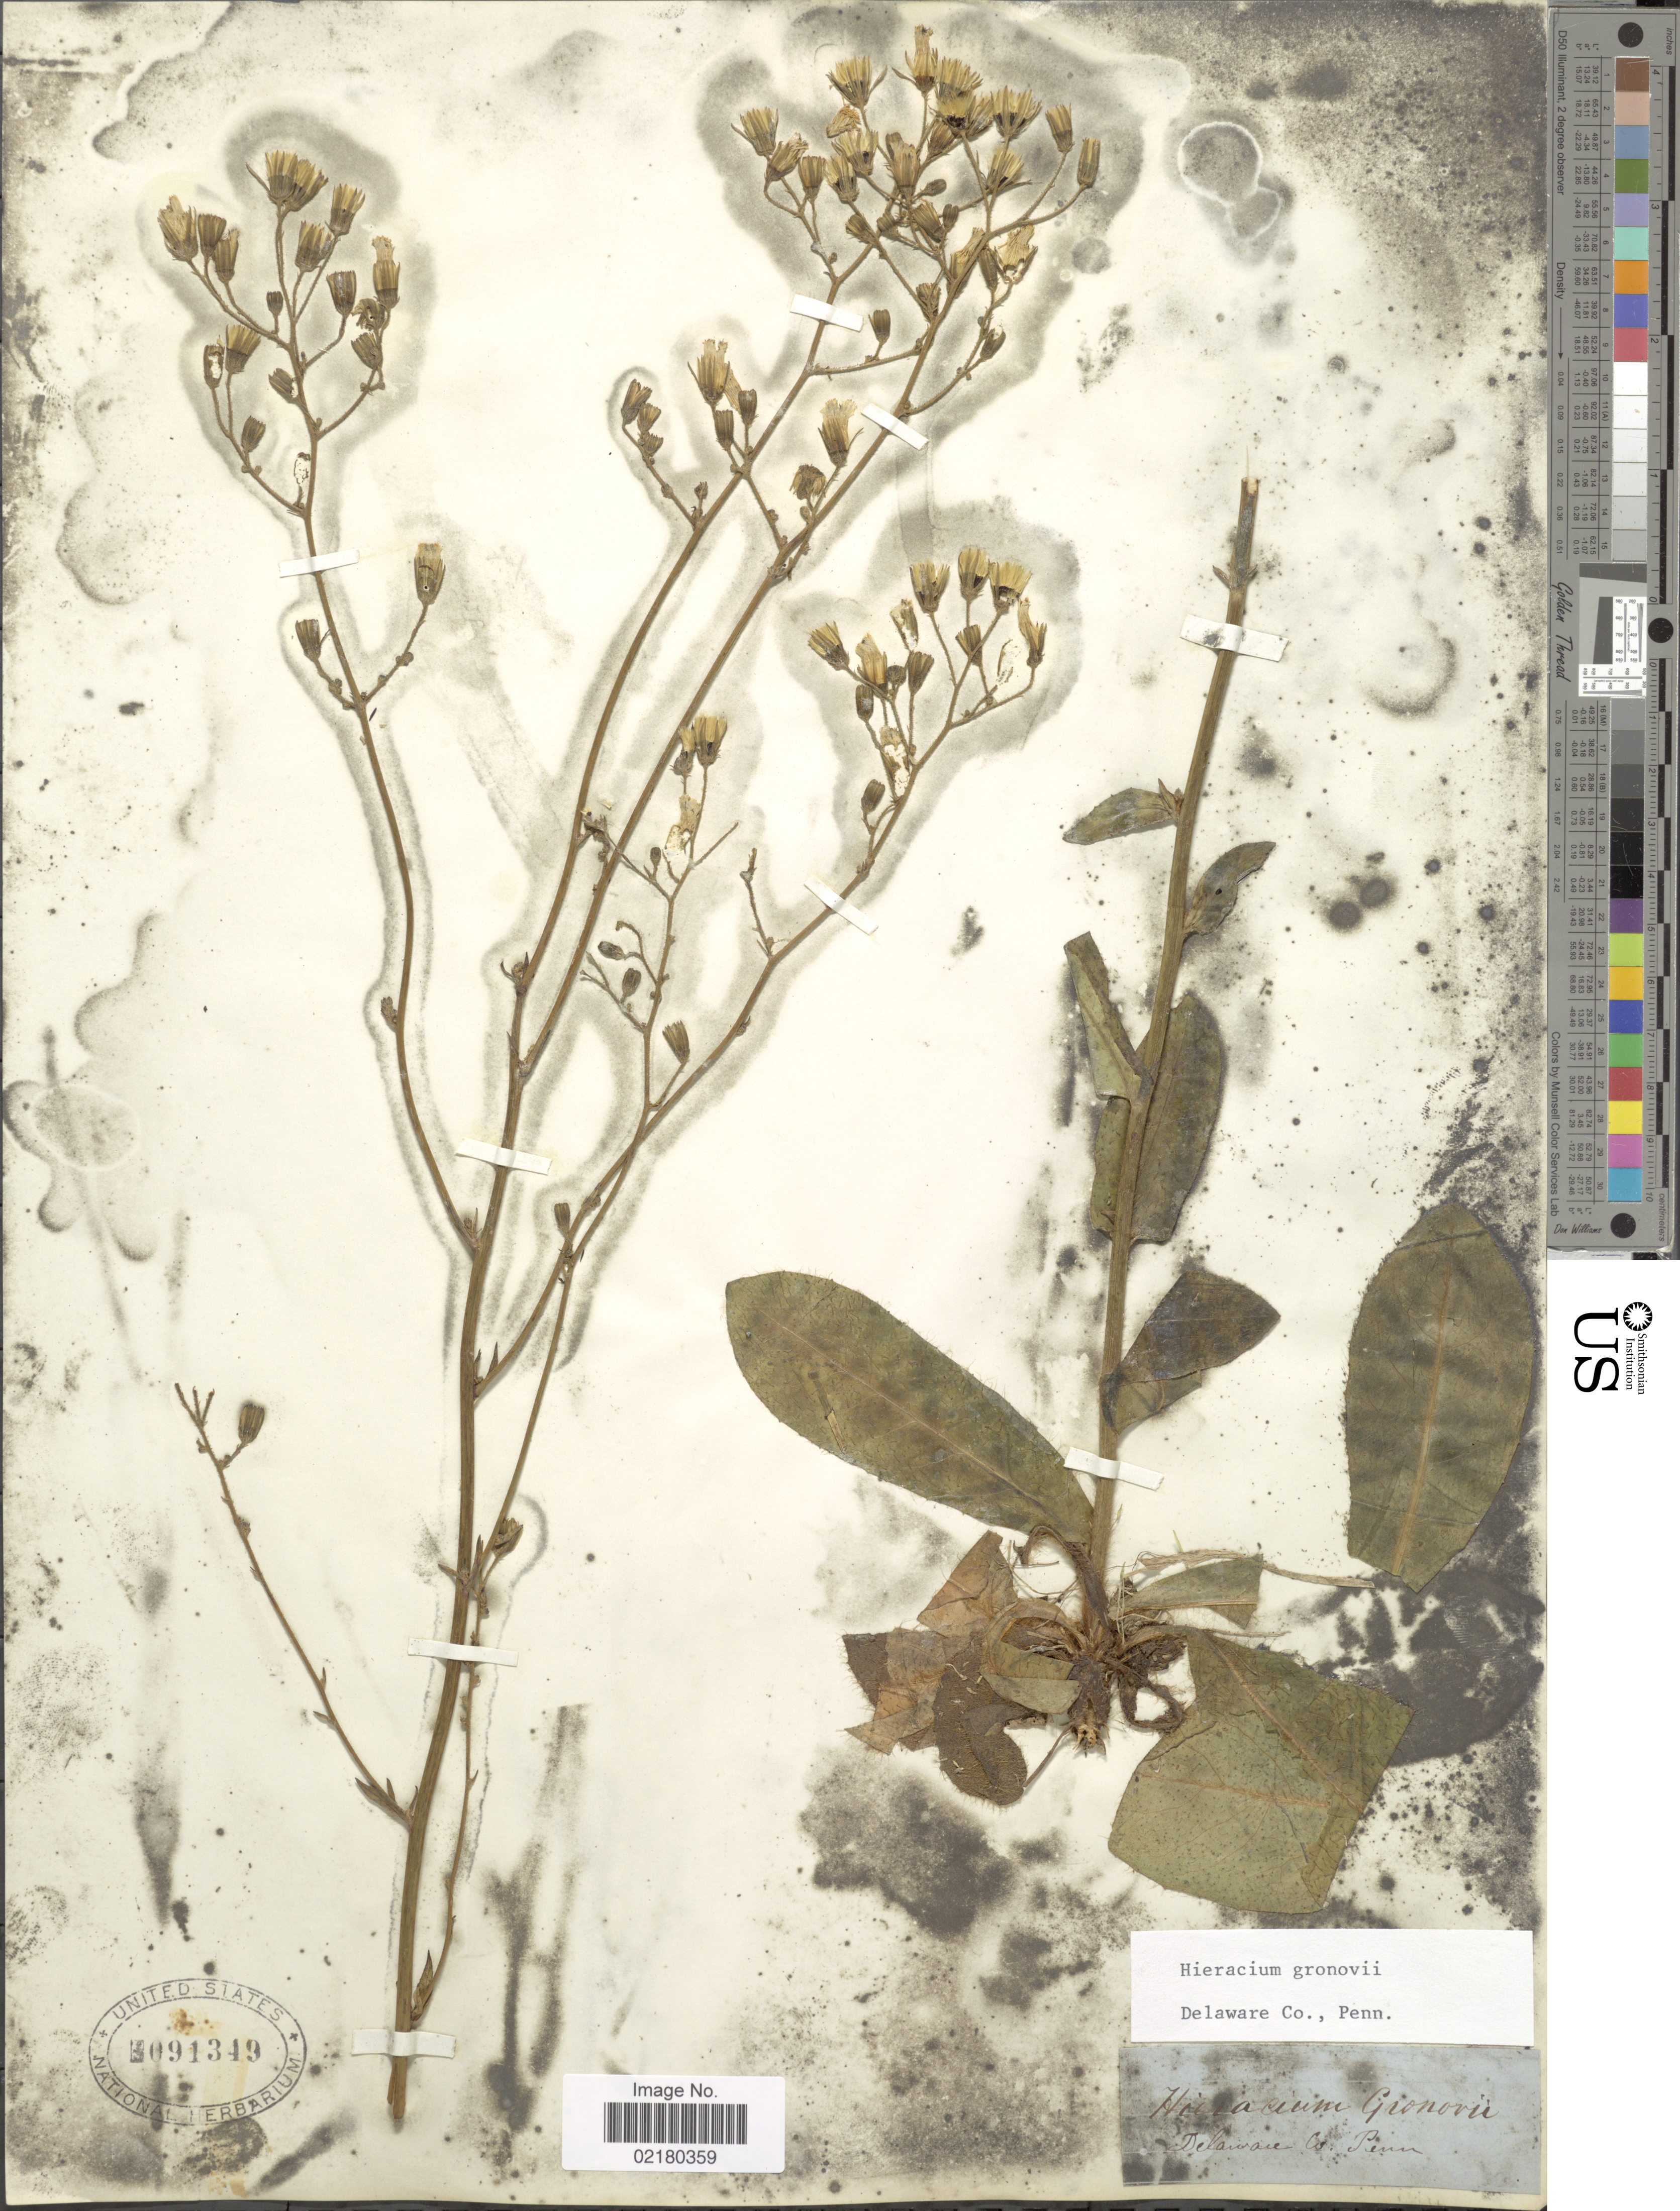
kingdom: Plantae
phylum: Tracheophyta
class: Magnoliopsida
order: Asterales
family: Asteraceae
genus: Hieracium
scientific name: Hieracium gronovii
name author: L.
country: United States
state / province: Pennsylvania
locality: Delaware Co.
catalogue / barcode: US 91349